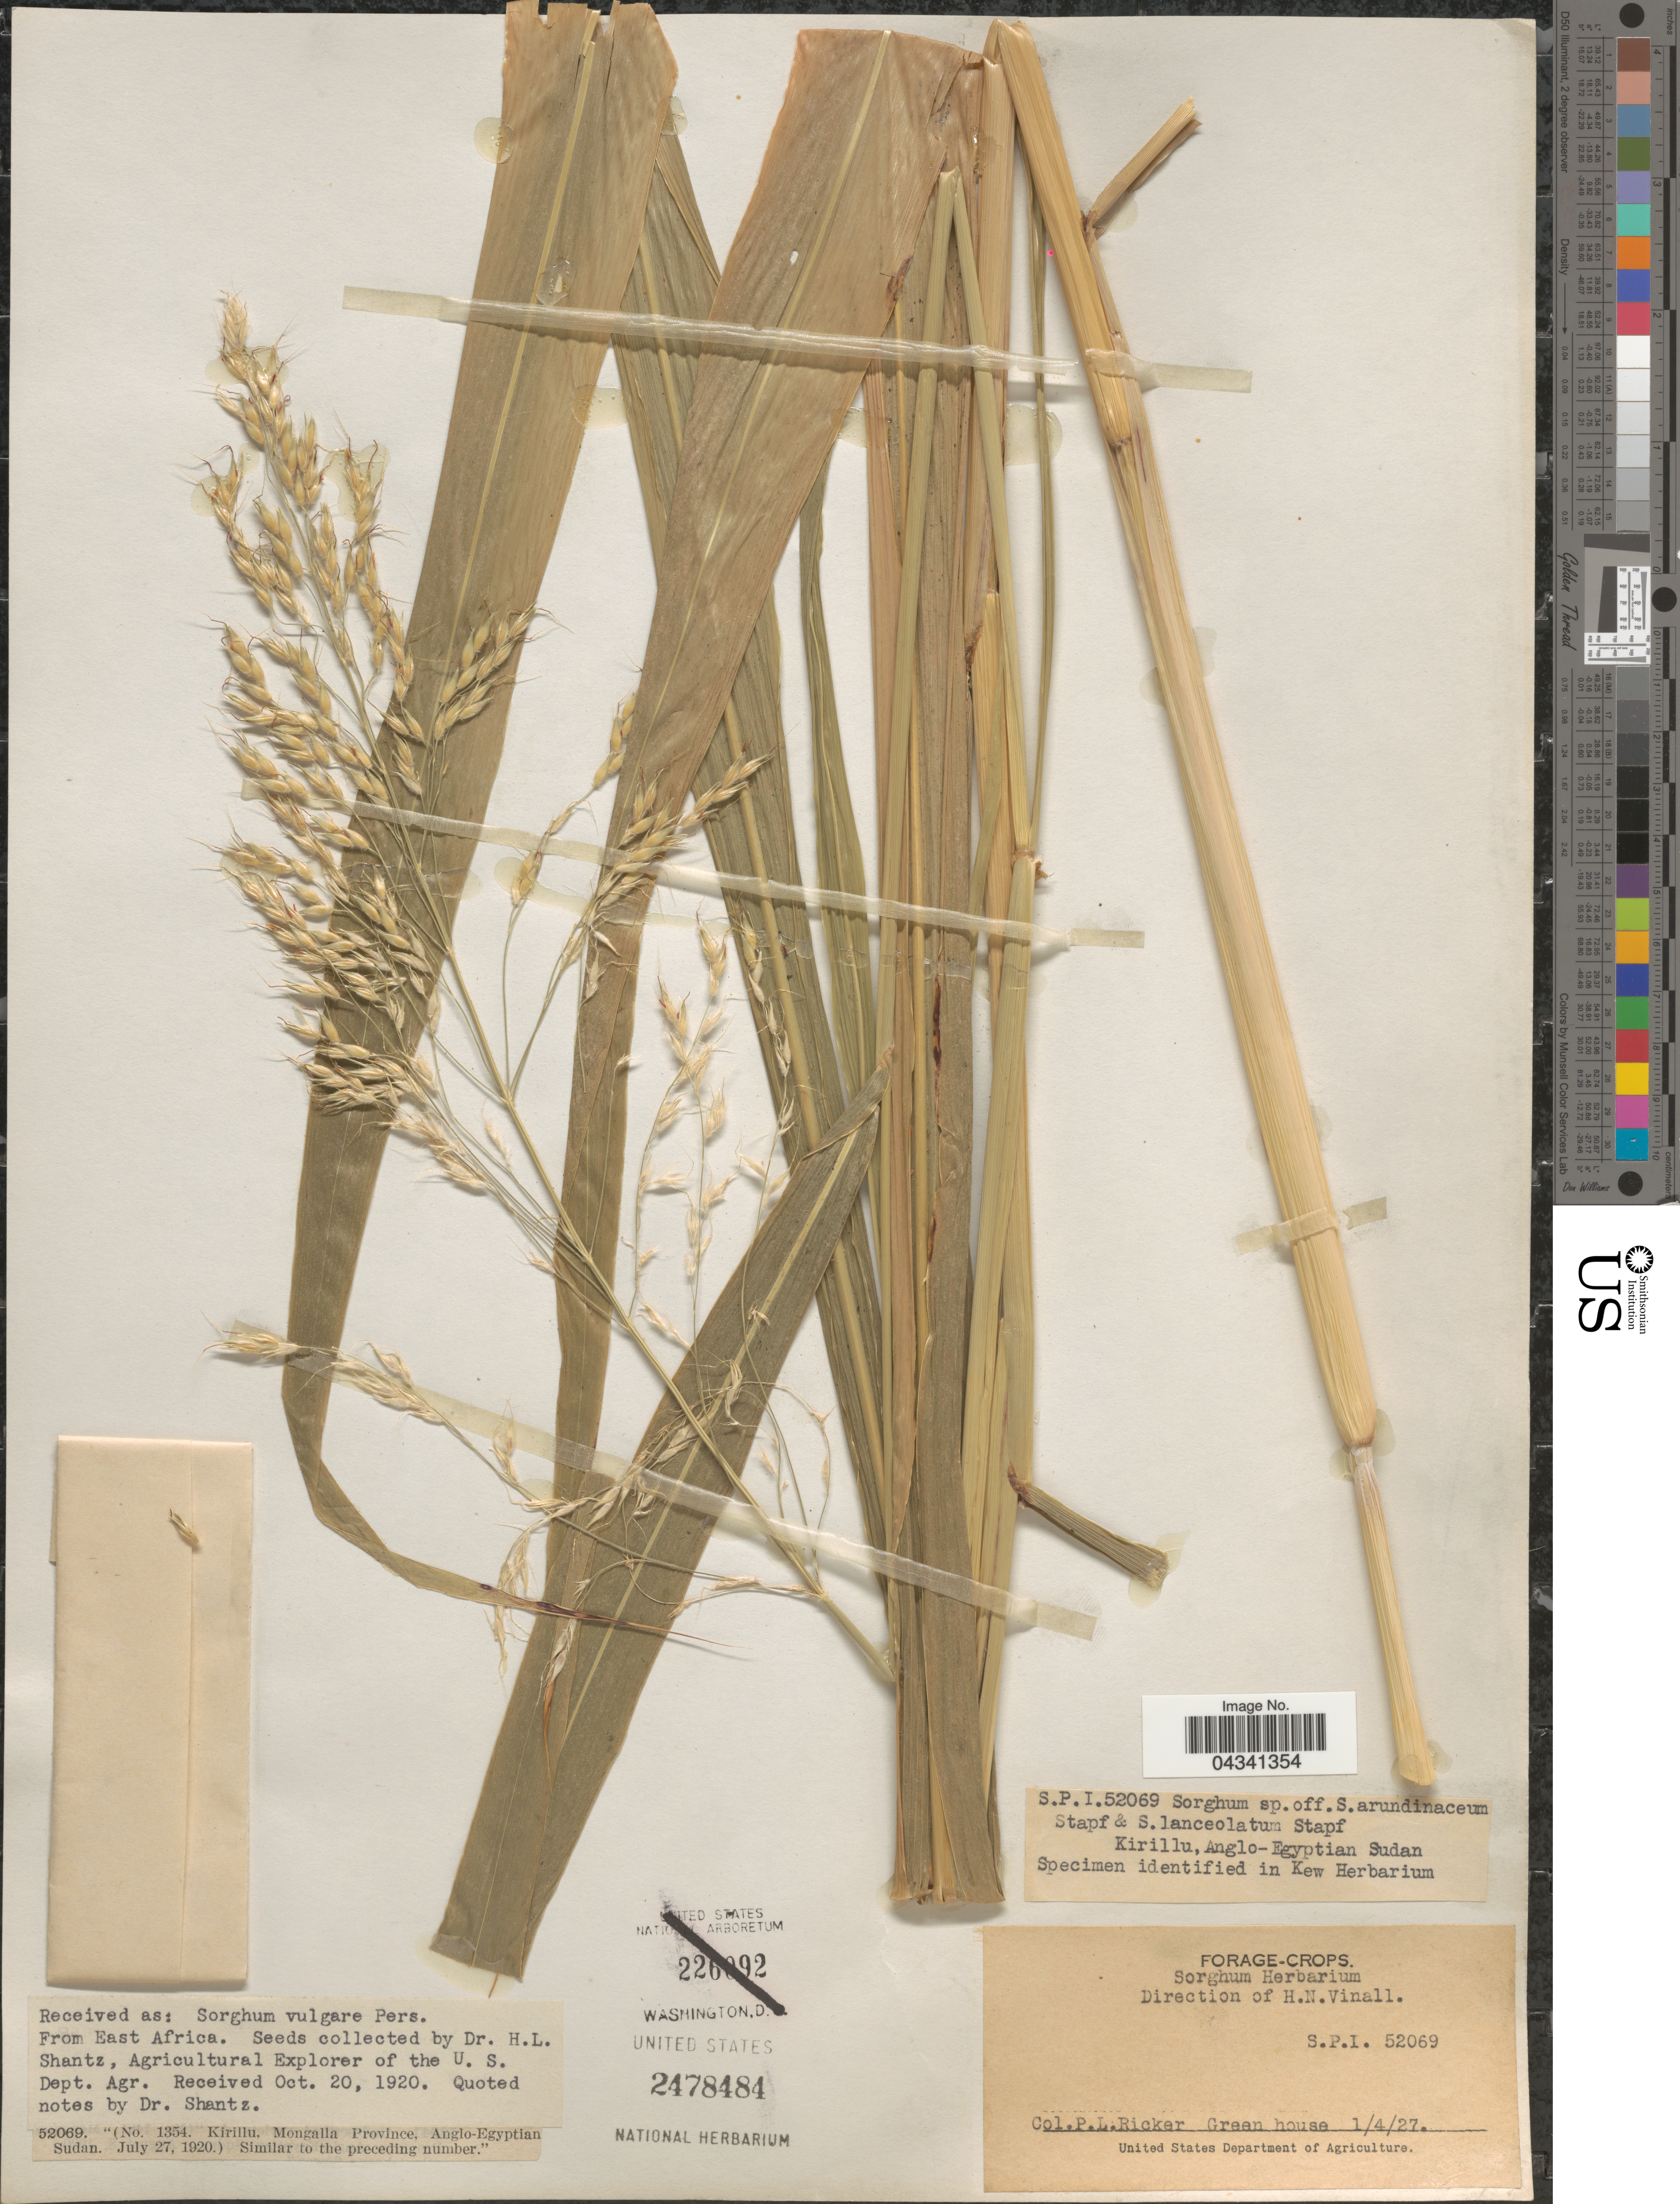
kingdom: Plantae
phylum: Tracheophyta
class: Liliopsida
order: Poales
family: Poaceae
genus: Sorghum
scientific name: Sorghum arundinaceum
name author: (Desv.) Stapf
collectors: P. Ricker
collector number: S.P.I. 52069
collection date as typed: Transcribed d/m/y: 1/4/27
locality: Green house.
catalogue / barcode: US 2478484